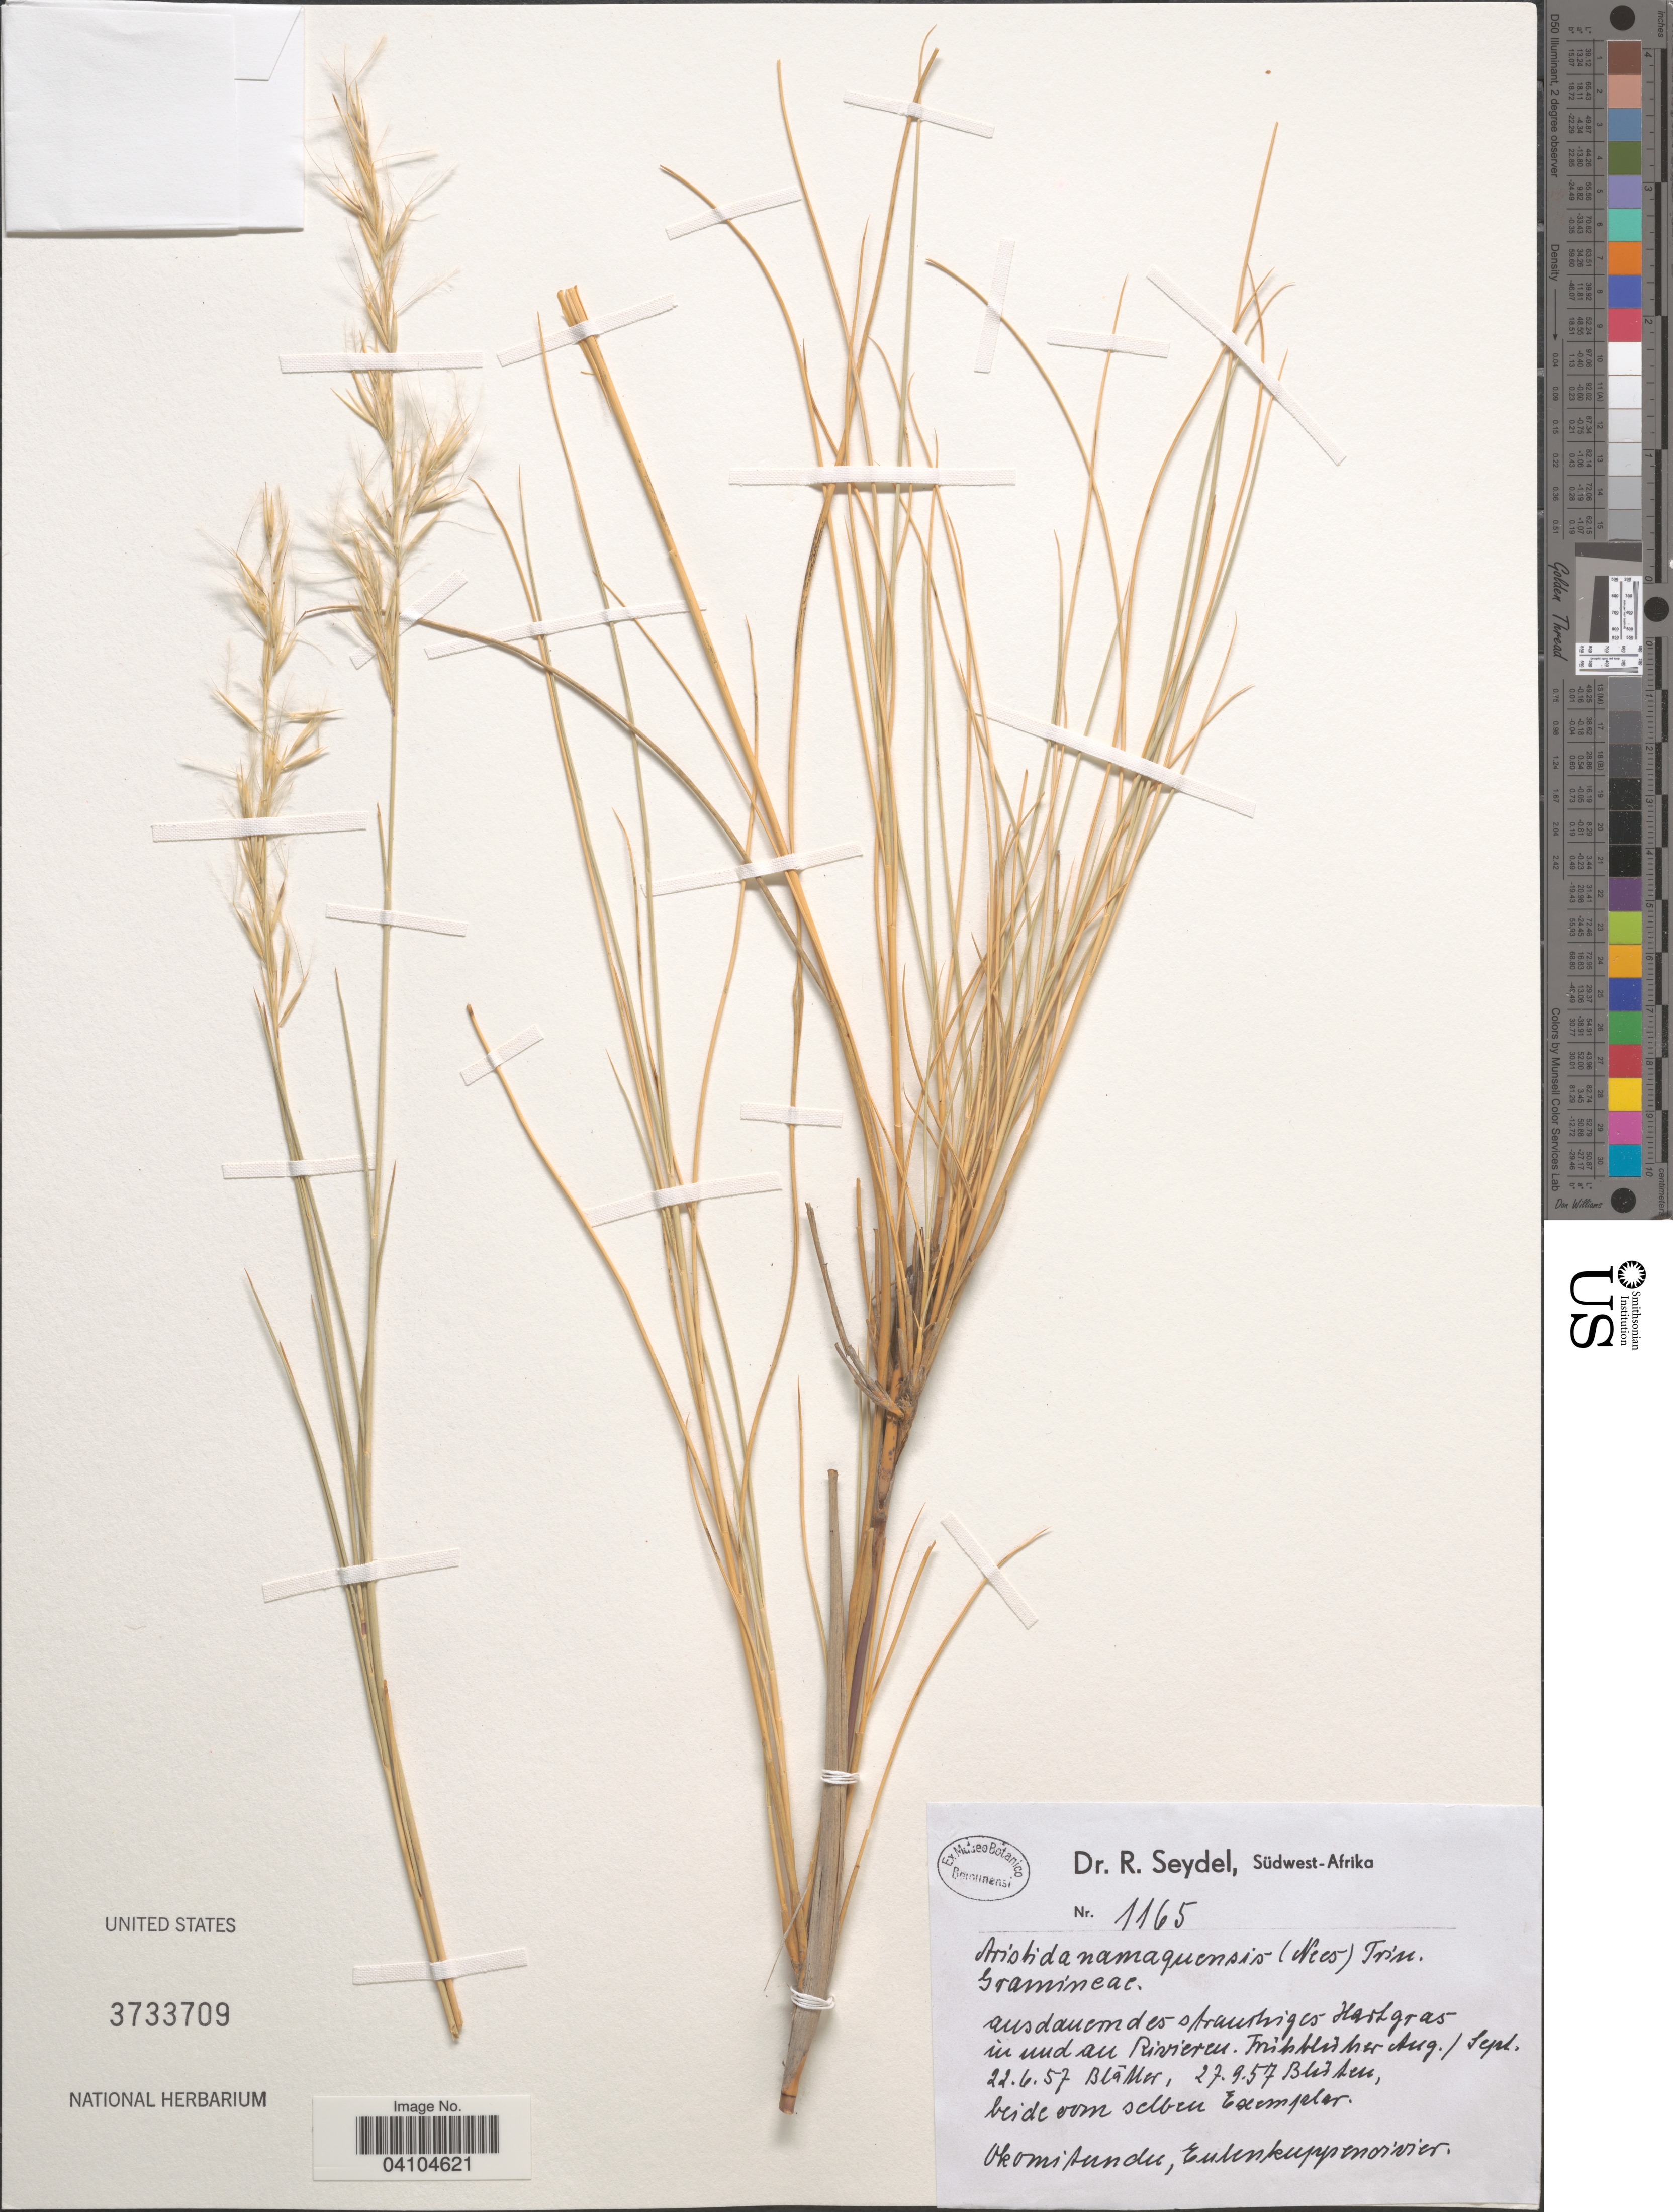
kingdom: Plantae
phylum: Tracheophyta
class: Liliopsida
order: Poales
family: Poaceae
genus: Stipagrostis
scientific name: Stipagrostis namaquensis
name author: (Nees) De Winter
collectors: R. Seydel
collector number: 1165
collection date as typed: Transcribed d/m/y: 22/6/57 to 27/9/57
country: Namibia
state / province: Erongo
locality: Südwest-Afrika. Aus dauem des straustiges Hartgras in und au Rivieres. [interpreted] Okomitundu, Tulenkuppenorivier.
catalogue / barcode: US 3733709